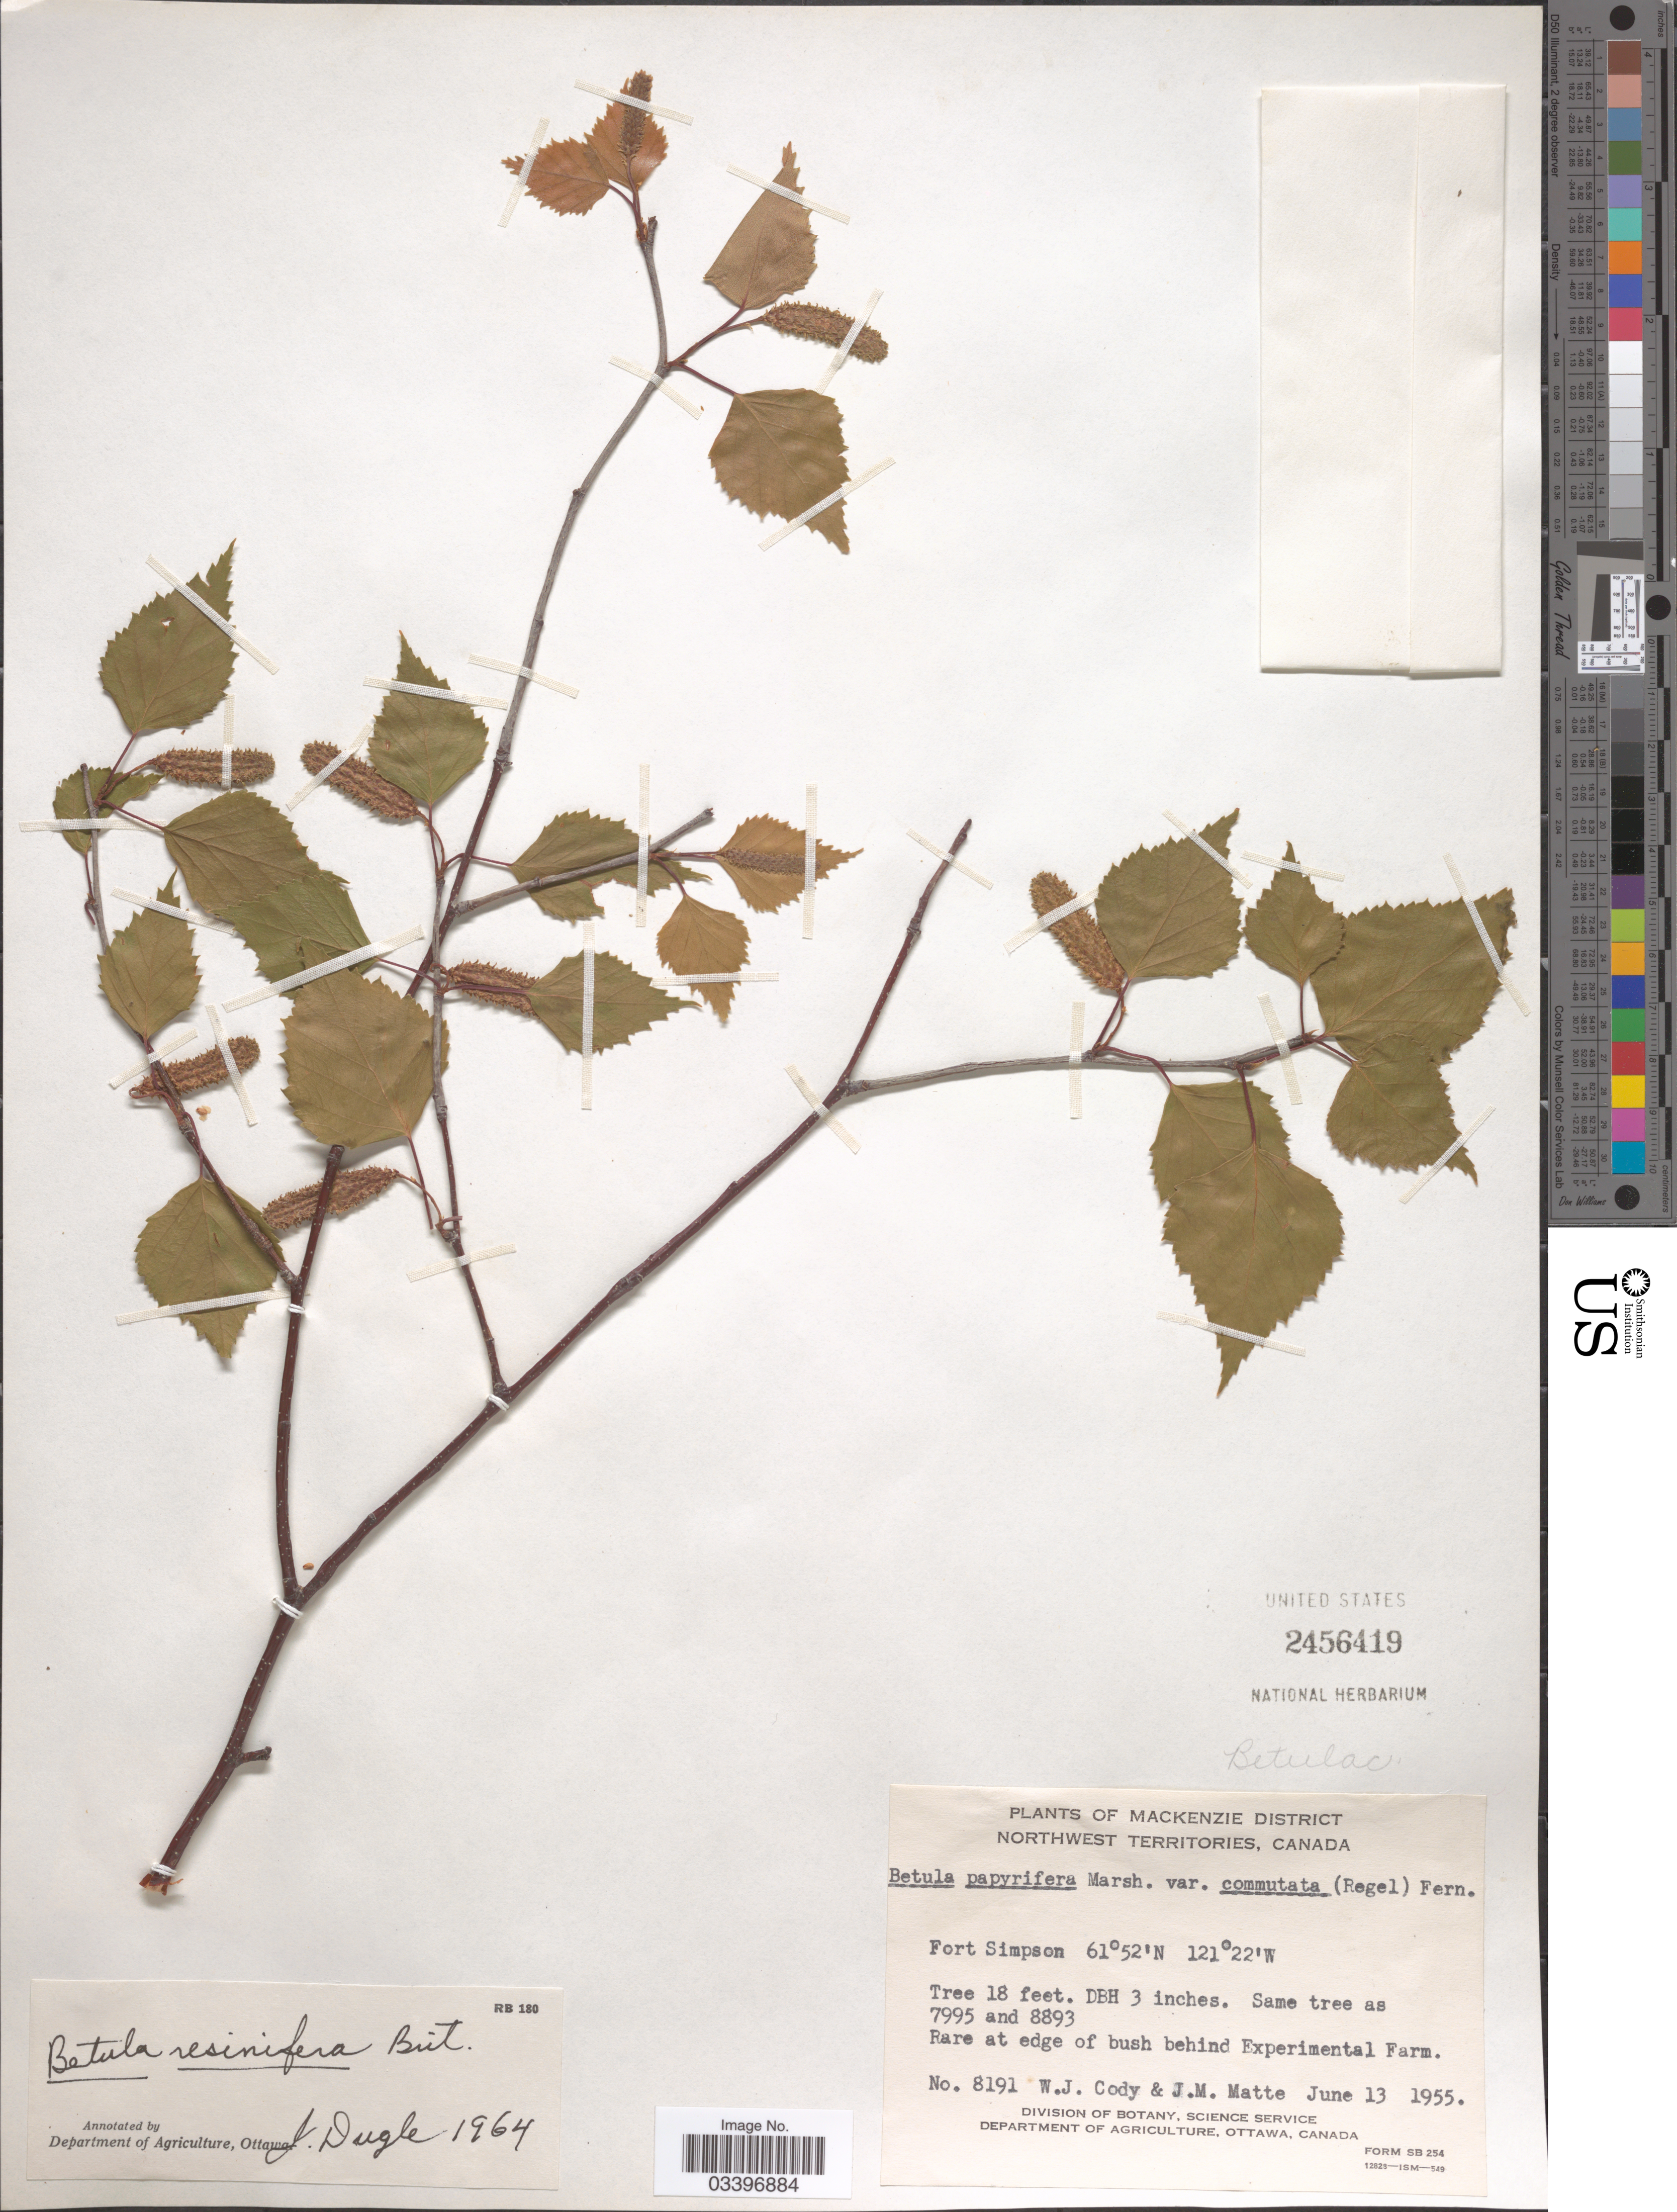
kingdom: Plantae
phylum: Tracheophyta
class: Magnoliopsida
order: Fagales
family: Betulaceae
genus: Betula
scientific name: Betula resinifera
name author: Britton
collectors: W. Cody & J. Matte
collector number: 8191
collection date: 1955-06-13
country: Canada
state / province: Northwest Territories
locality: Mackenzie District. Fort Simpson. At edge of bush behind Experimental Farm.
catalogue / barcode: US 2456419